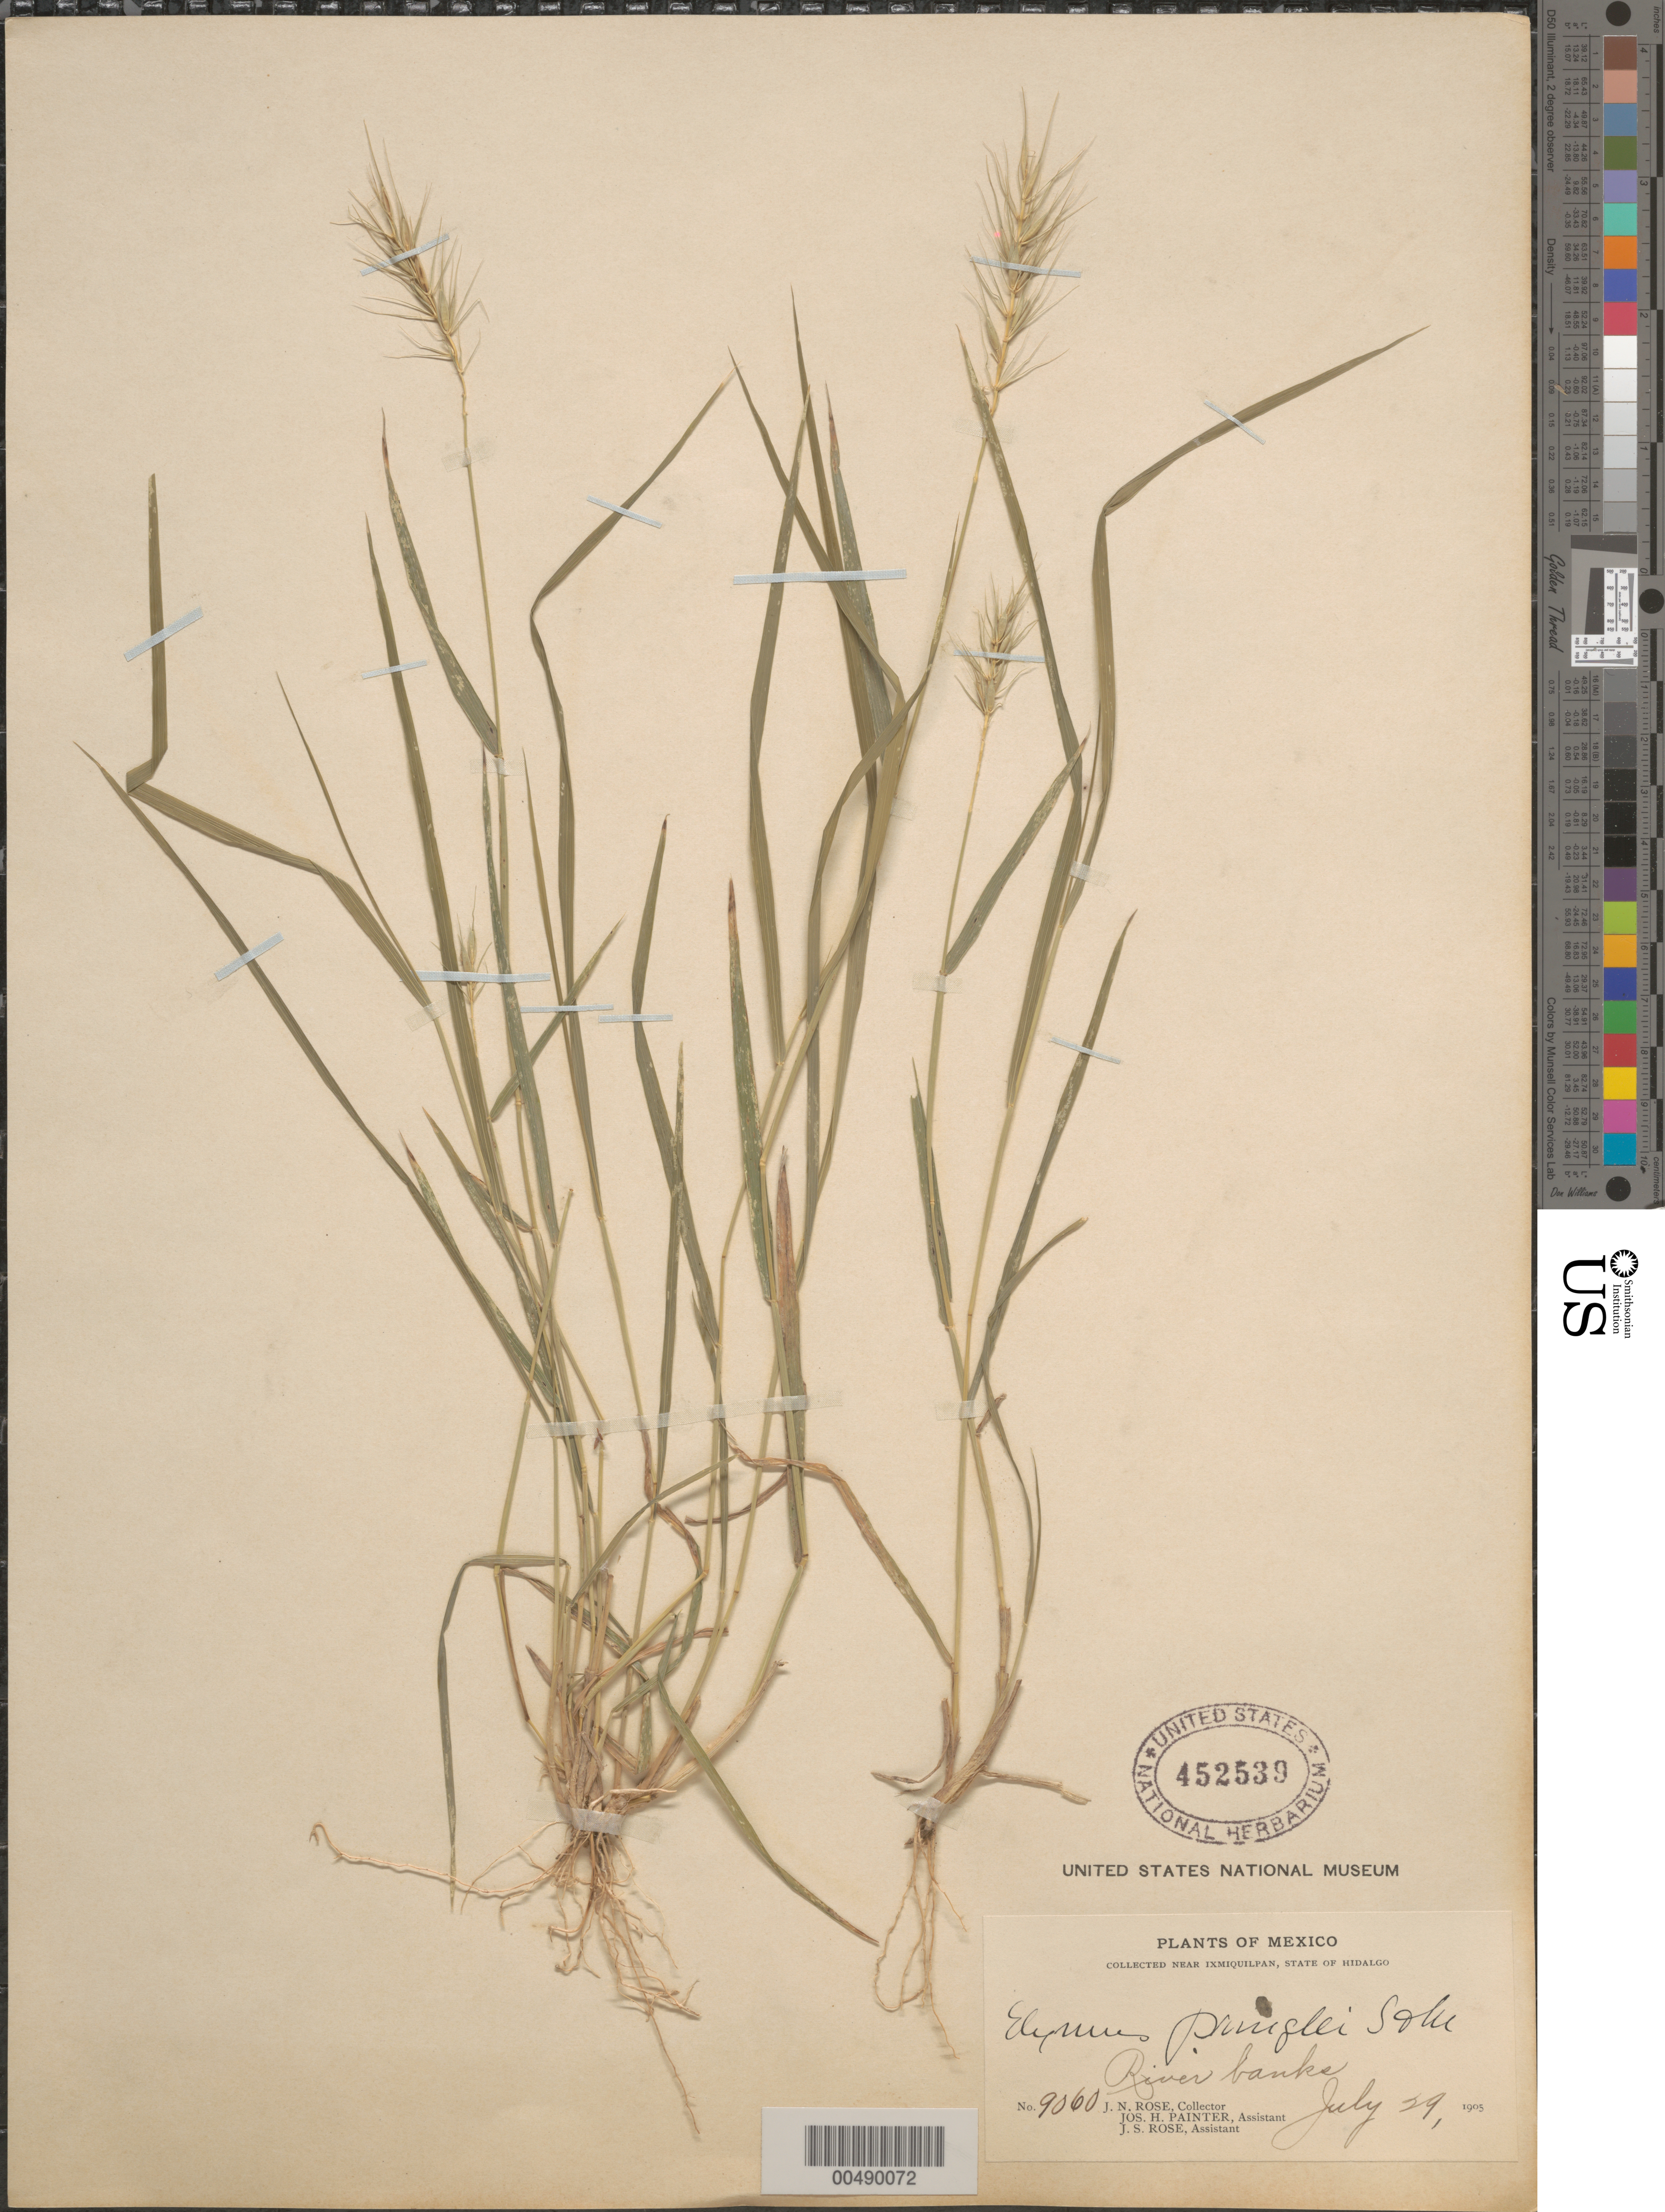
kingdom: Plantae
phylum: Tracheophyta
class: Liliopsida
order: Poales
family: Poaceae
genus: Elymus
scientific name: Elymus pringlei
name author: Scribn. & Merr.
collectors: J. N. Rose, J. H. Painter & J. S. Rose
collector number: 9060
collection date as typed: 29 Jul 1905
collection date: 1905-07-29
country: Mexico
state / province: Hidalgo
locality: Near Ixmiquilpan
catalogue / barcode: US 452539